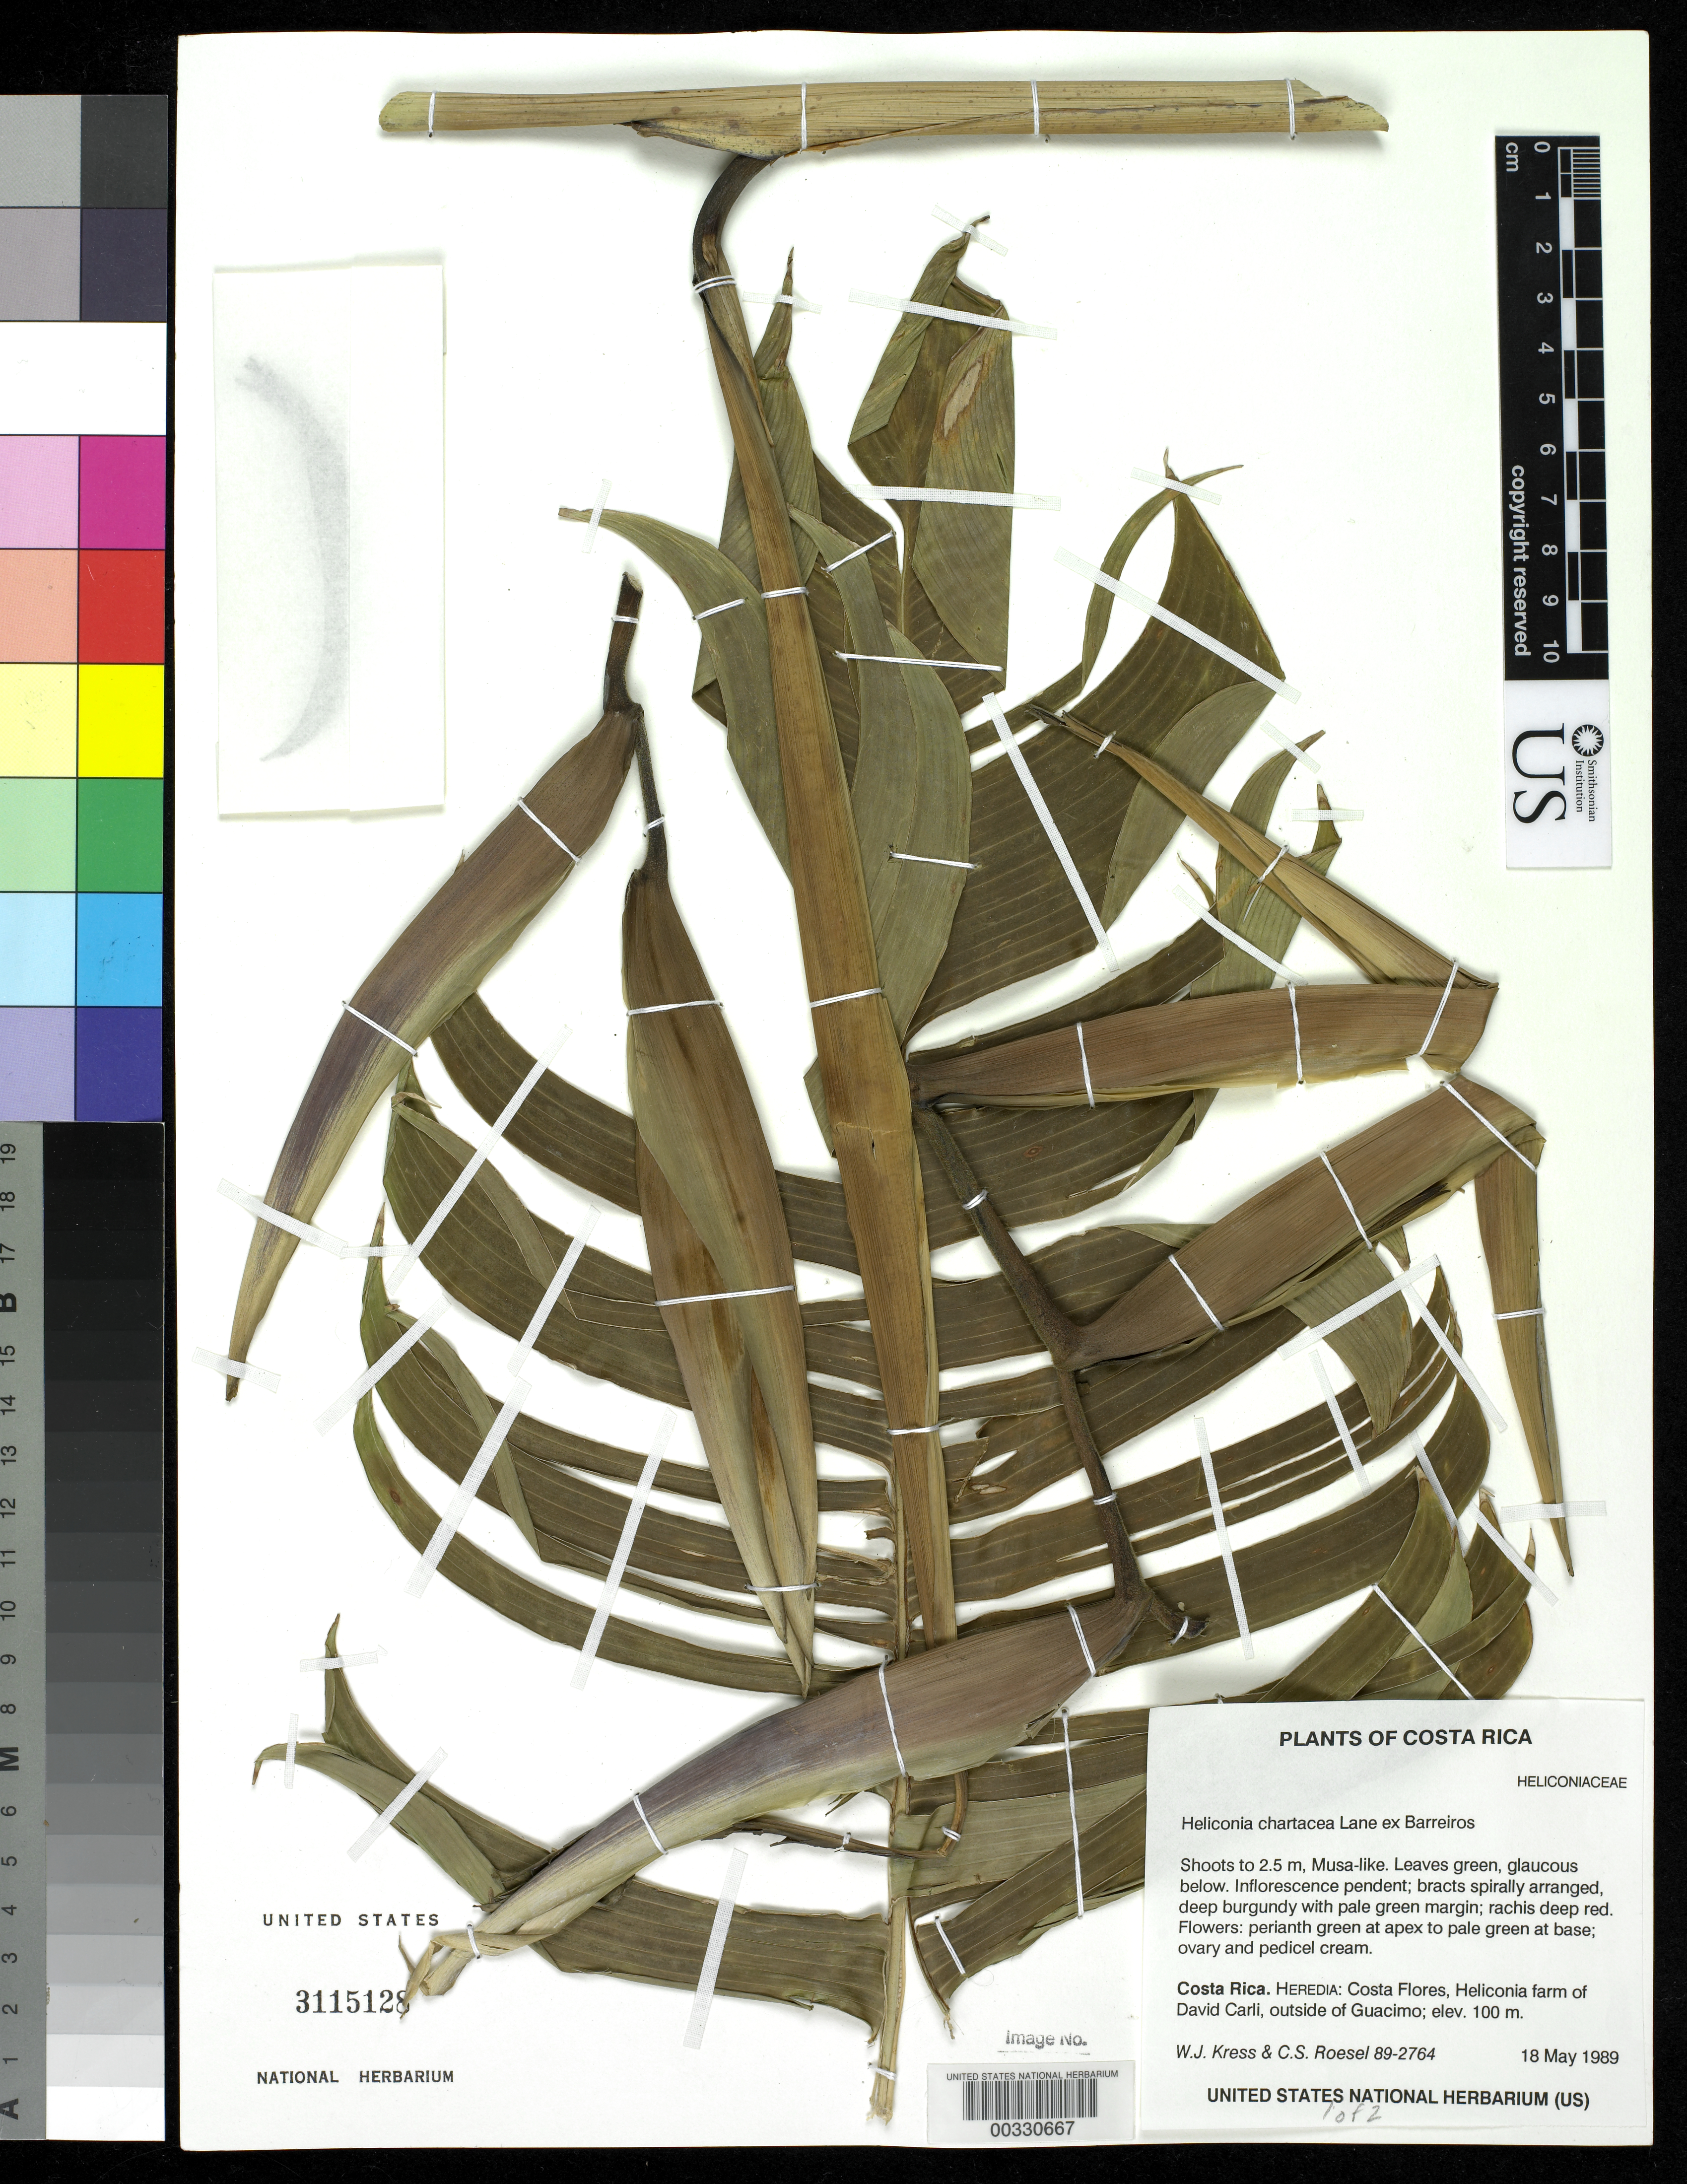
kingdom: Plantae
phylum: Tracheophyta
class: Liliopsida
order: Zingiberales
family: Heliconiaceae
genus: Heliconia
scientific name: Heliconia chartacea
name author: Lane ex Barreiros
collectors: W. J. Kress & C. S. Roesel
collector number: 89-2764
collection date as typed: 18 May 1989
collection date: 1989-05-18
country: Costa Rica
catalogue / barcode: US 3115128